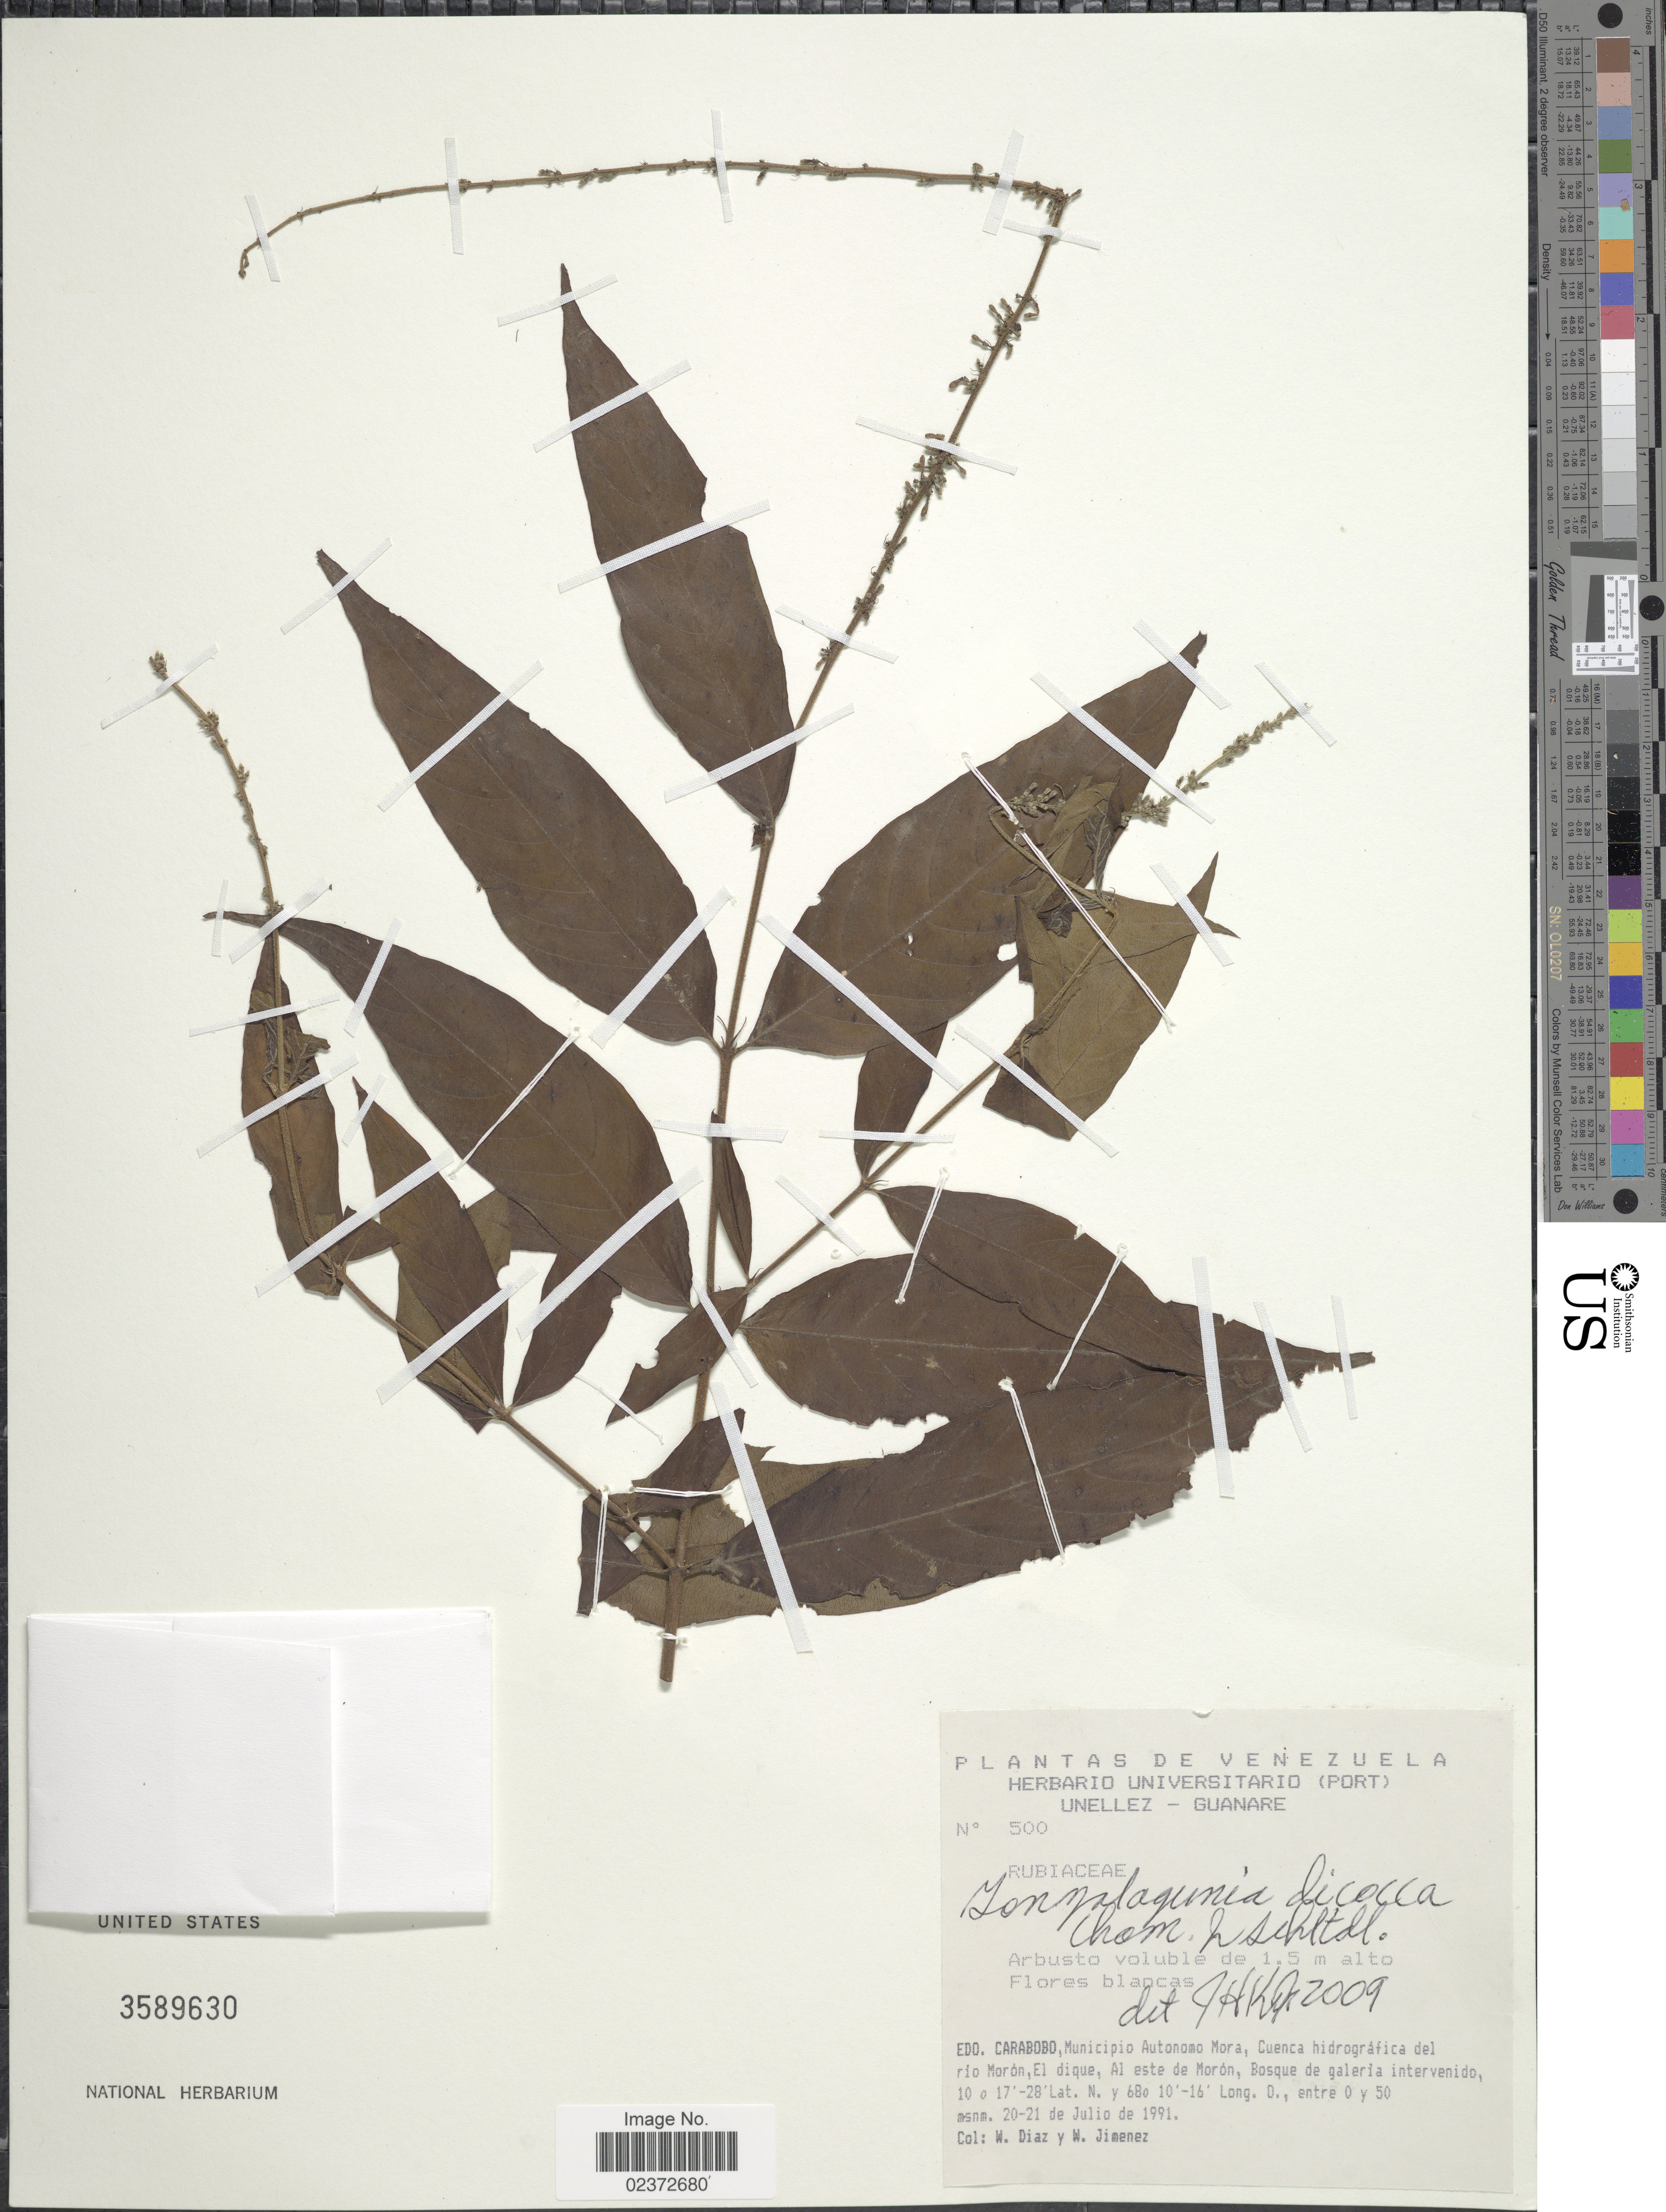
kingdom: Plantae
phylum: Tracheophyta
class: Magnoliopsida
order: Gentianales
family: Rubiaceae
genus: Gonzalagunia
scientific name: Gonzalagunia dicocca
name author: Cham. & Schltdl.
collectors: W. Díaz P. & W. Jimenez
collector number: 500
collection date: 1991-07-20/1991-07-21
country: Venezuela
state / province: Carabobo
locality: Municipio Autonomo Mora, Cuenca hidrografica del rio Moron, El dique, Al este de Moron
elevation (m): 0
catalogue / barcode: US 3589630